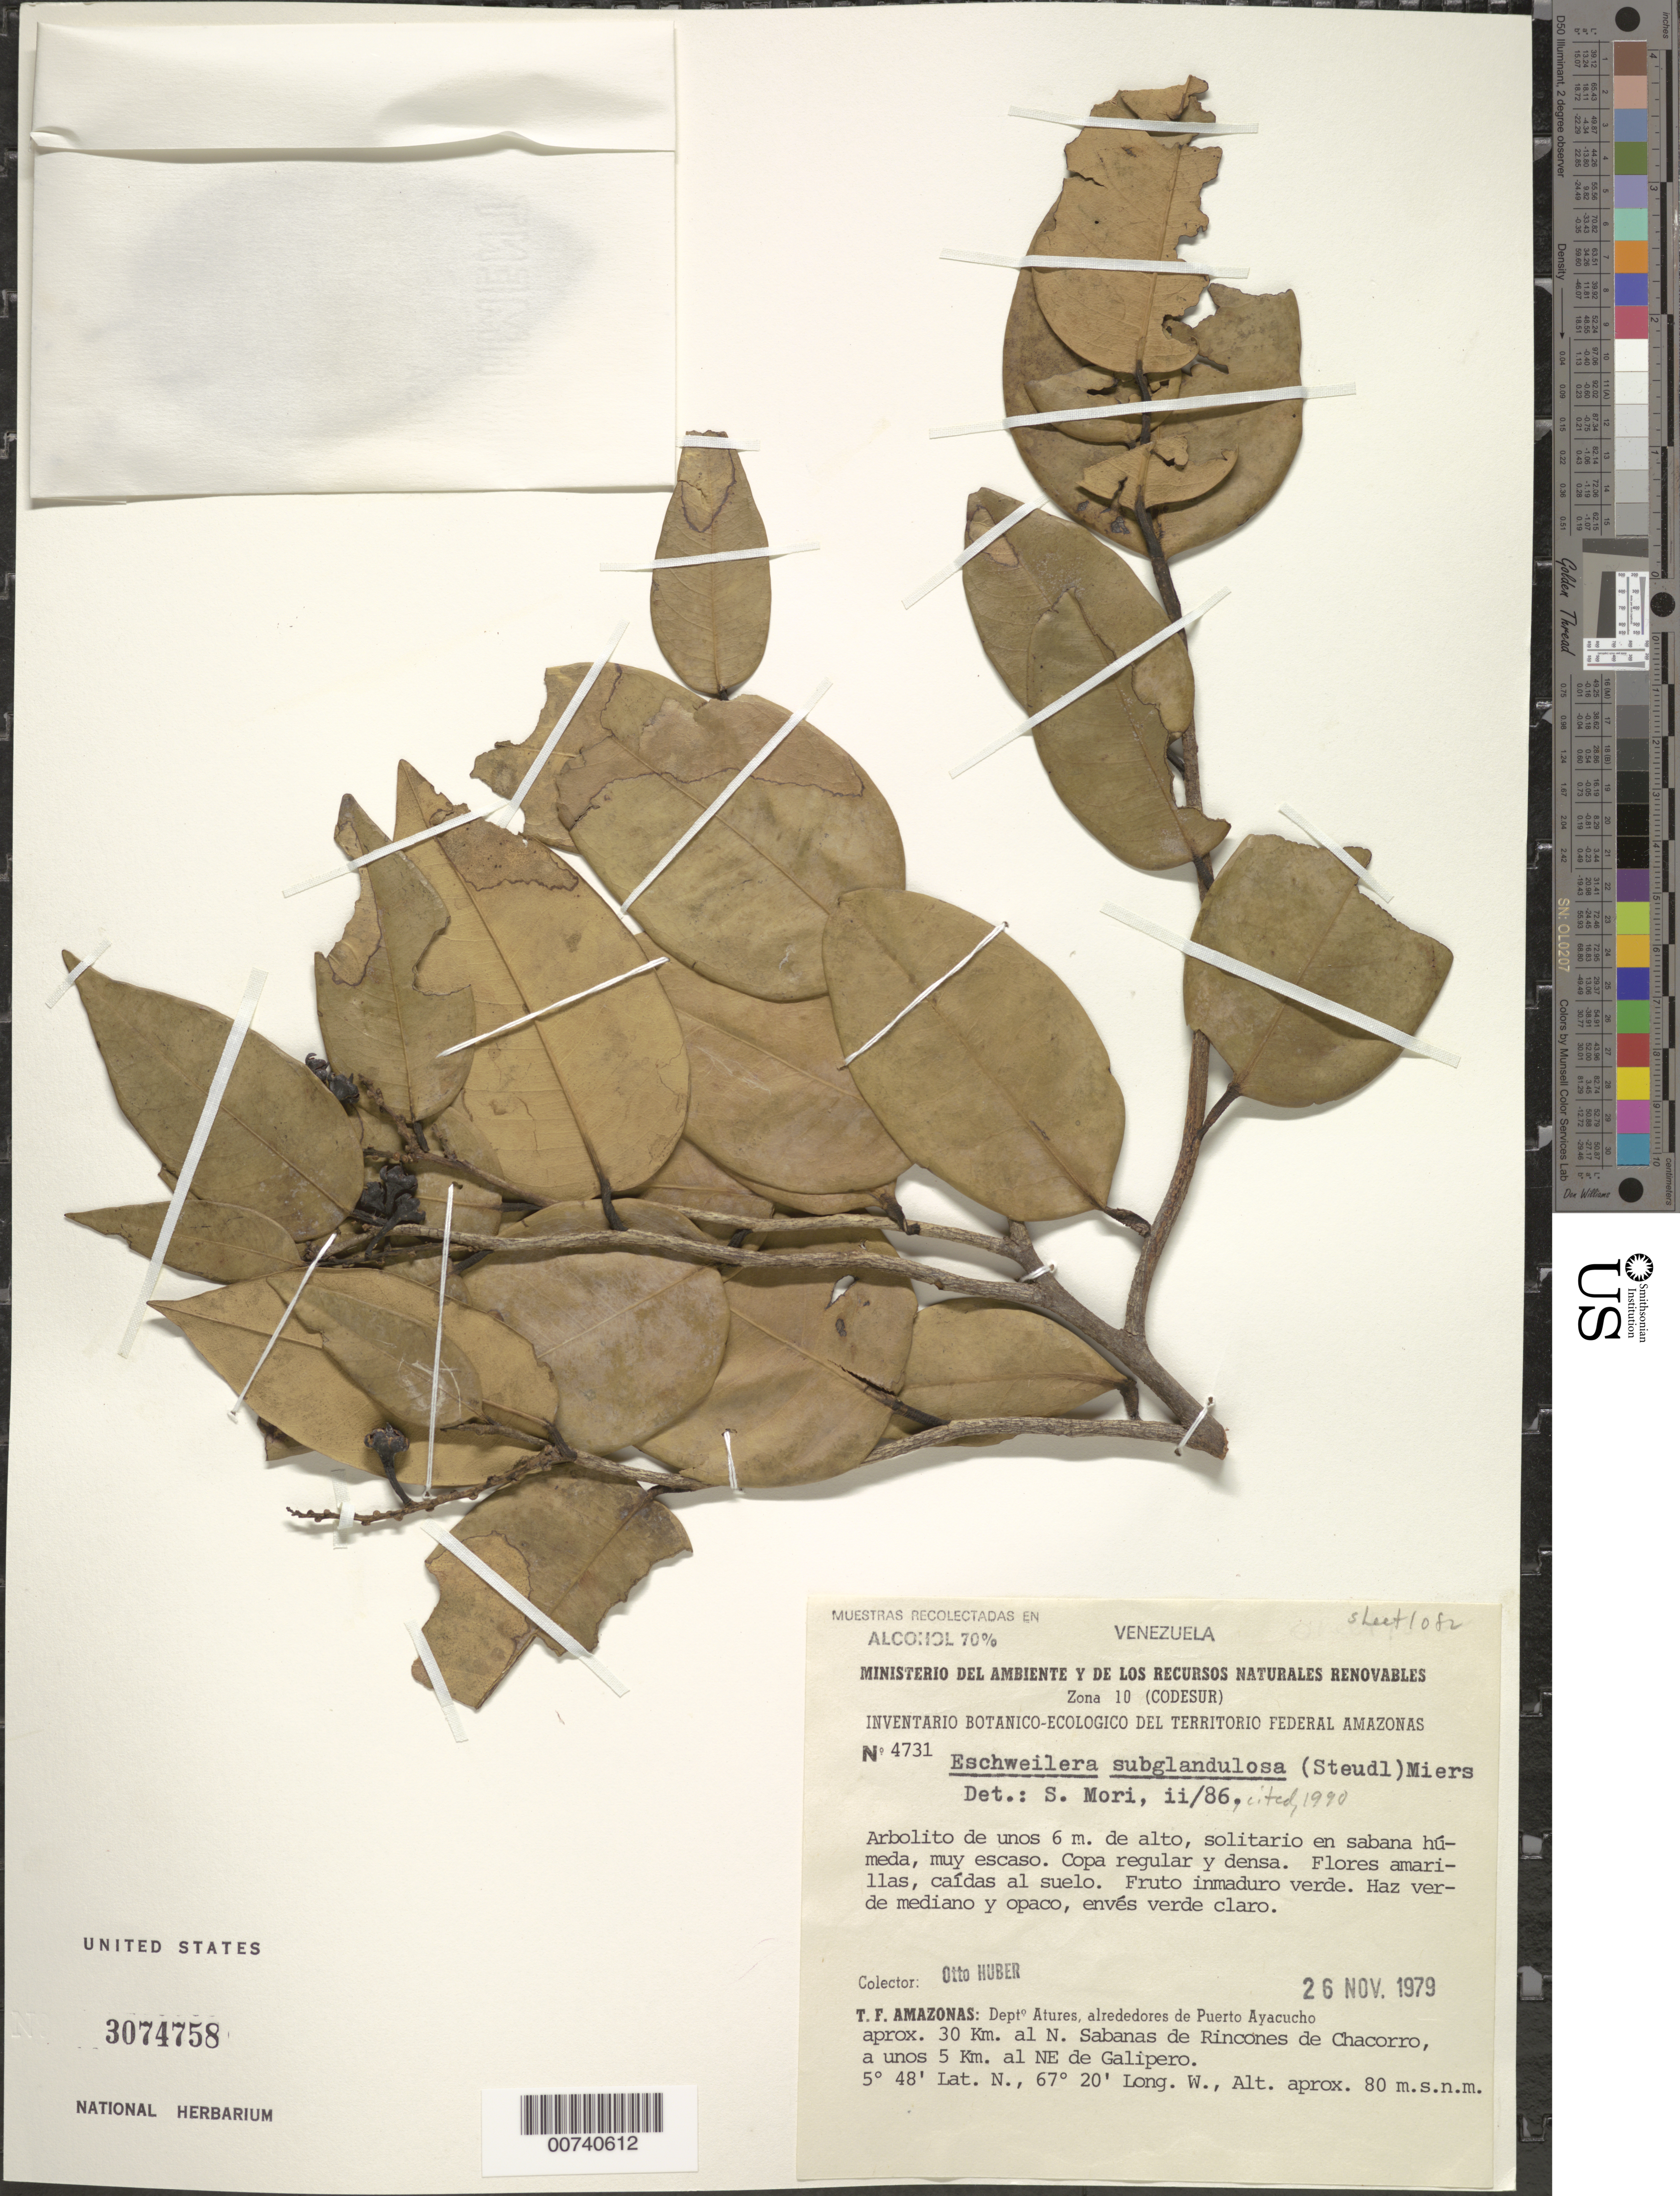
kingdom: Plantae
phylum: Tracheophyta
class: Magnoliopsida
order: Ericales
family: Lecythidaceae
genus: Eschweilera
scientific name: Eschweilera subglandulosa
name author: (Steud. ex Berg) Miers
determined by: Mori, Scott A.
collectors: O. Huber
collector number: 4731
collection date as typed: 26-Nov-79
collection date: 1979-11-26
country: Venezuela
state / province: Amazonas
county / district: Atures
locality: Puerto Ayacucho, aprox. 30 km N; Sabanas de Rincones de Chacorro, a unos 5 km al NE de Galipero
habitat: Wet savanna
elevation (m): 80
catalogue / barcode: US 3074758